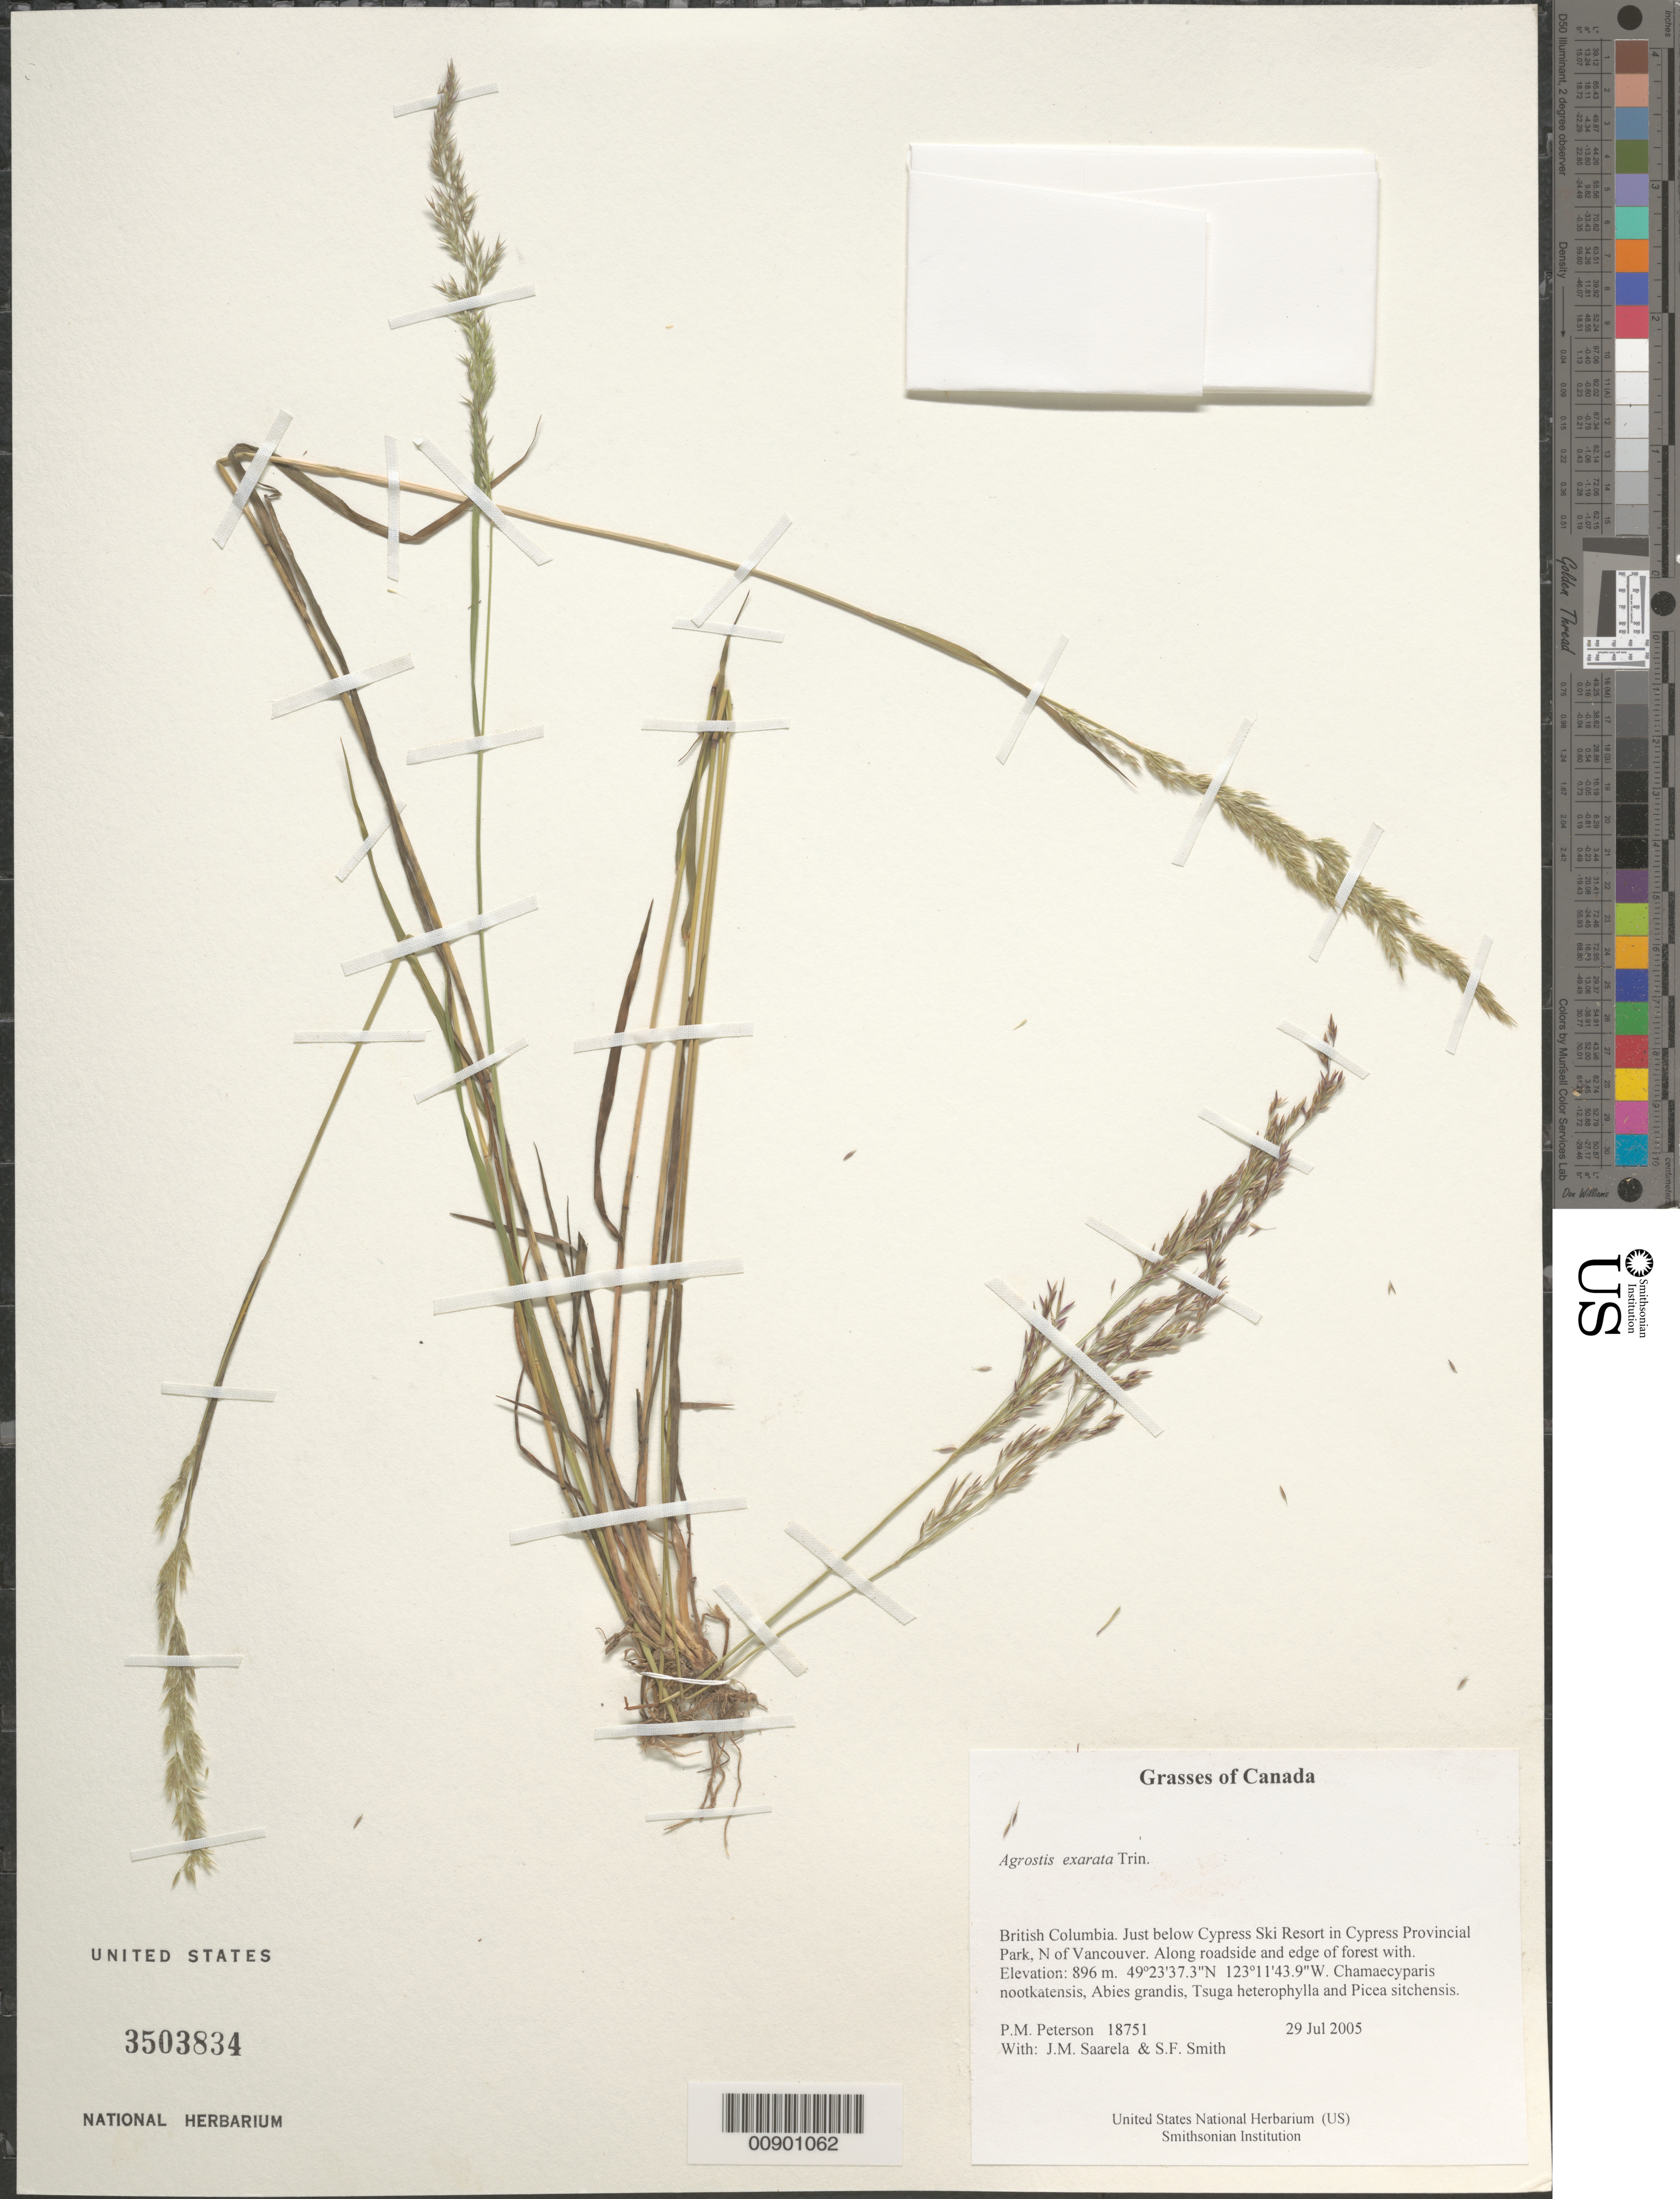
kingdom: Plantae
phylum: Tracheophyta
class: Liliopsida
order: Poales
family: Poaceae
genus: Agrostis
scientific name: Agrostis exarata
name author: Trin.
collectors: P. M. Peterson, J. Saarela & S.F. Smith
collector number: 18751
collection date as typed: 29 Jul 2004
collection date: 2004-07-29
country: Canada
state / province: British Columbia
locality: Just below Cypress Ski Resort in Cypress Provincial Park, N of Vancouver. Along roadside and edge of forest with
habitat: Chamaecyparis nootkatensis, Abies grandis, Tsuga heterophylla and Picea sitchensis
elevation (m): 896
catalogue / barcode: US 3503834